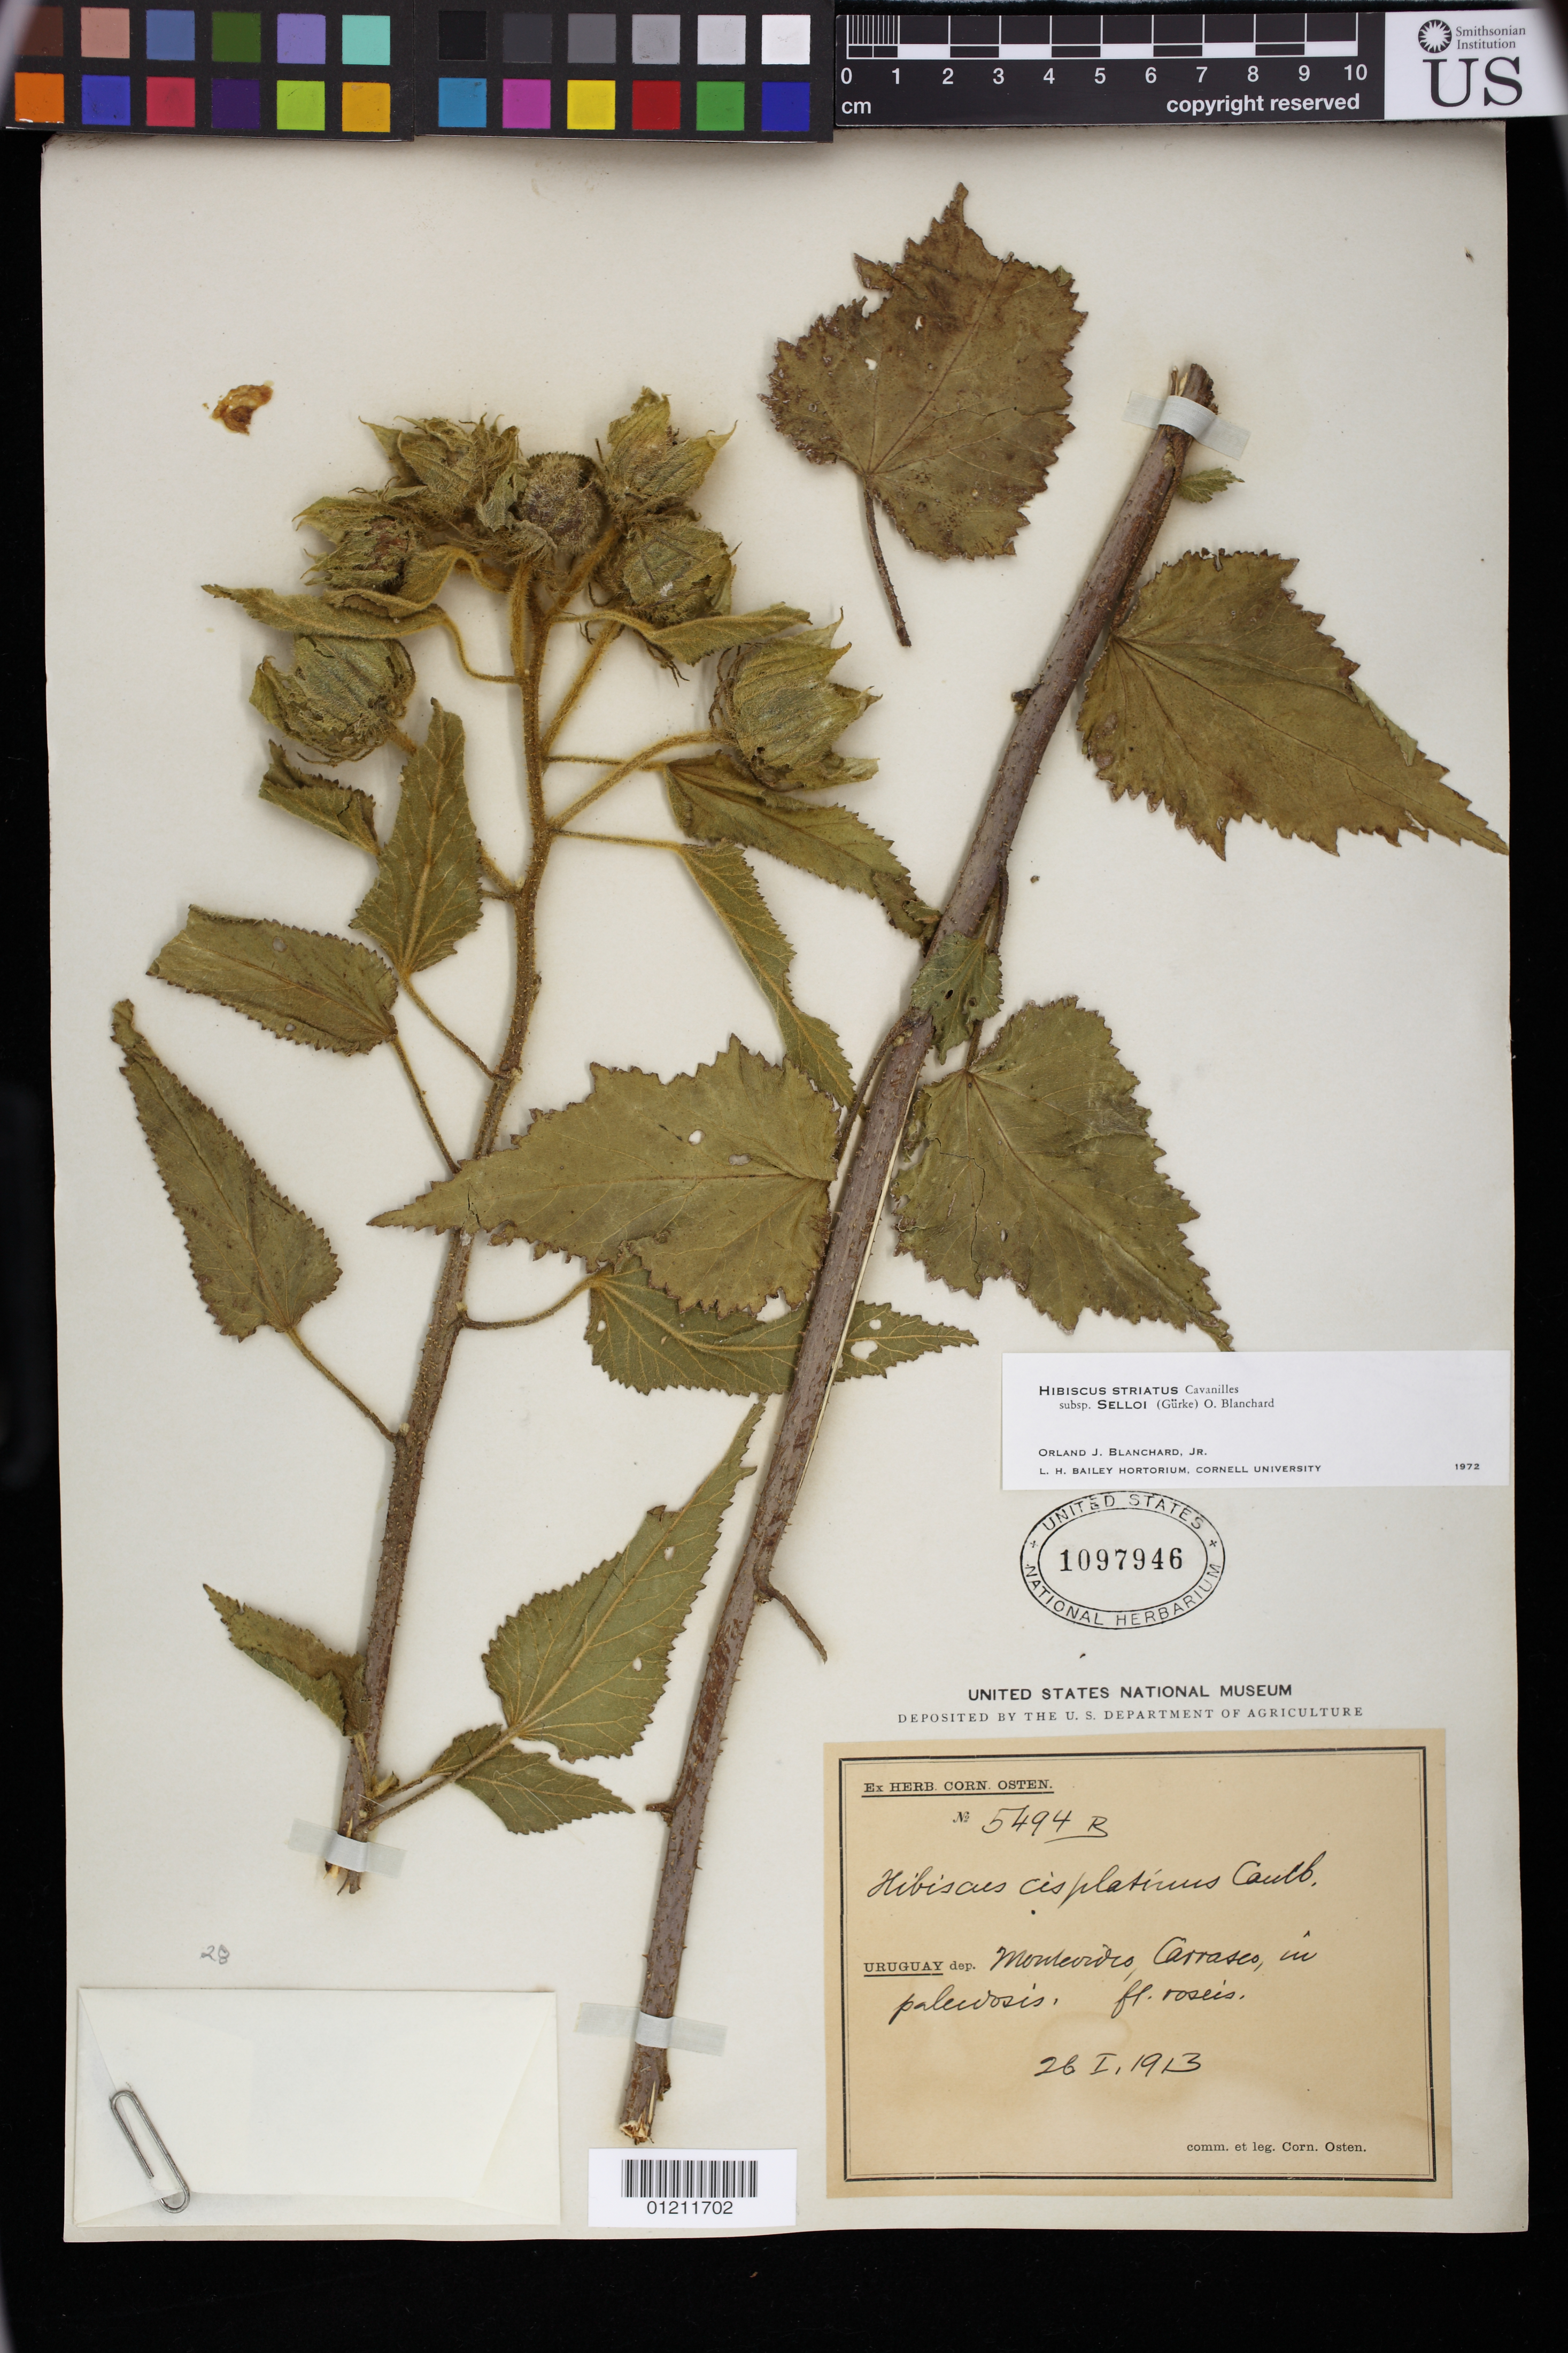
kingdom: Plantae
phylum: Tracheophyta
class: Magnoliopsida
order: Malvales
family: Malvaceae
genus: Hibiscus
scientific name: Hibiscus striatus subsp. selloi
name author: (Gürke) O.J. Blanch.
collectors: C. Osten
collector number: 5494B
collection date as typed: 26 Jan 1913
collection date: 1913-01-26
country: Uruguay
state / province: Montevideo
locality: Dep. Montevideo, Carrasco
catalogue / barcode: US 1097946